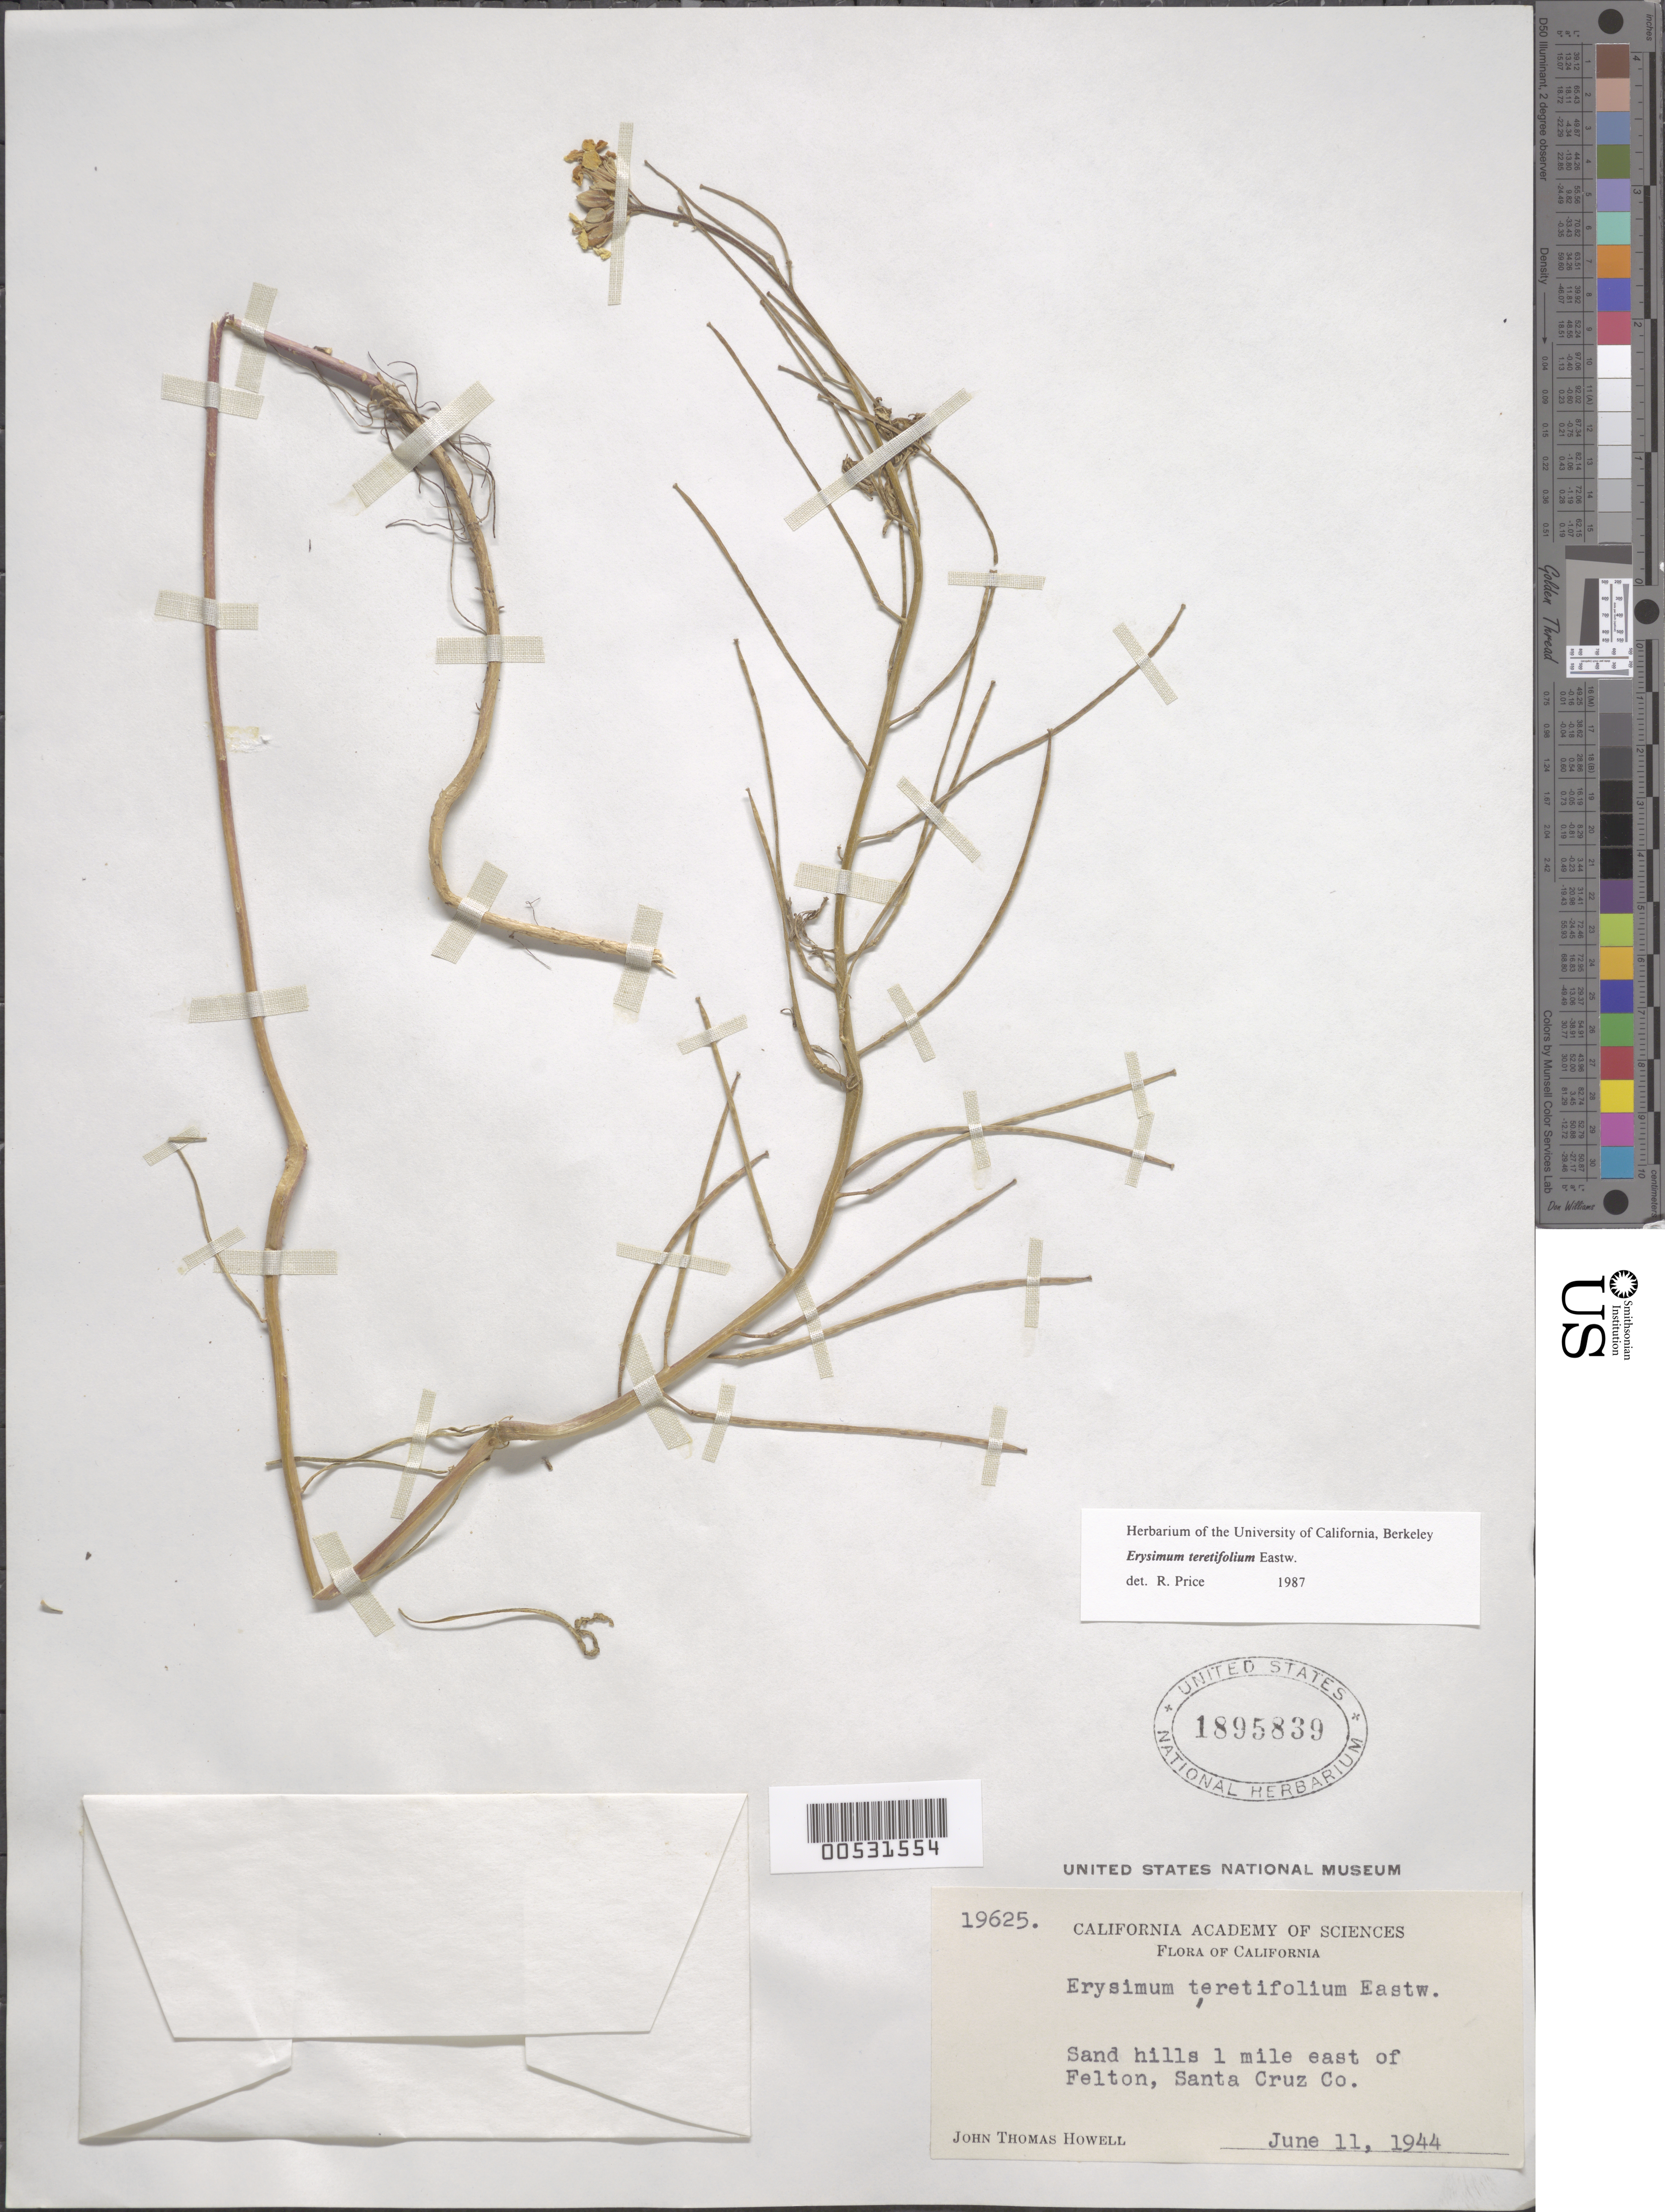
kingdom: Plantae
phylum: Tracheophyta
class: Magnoliopsida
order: Brassicales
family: Brassicaceae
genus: Erysimum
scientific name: Erysimum teretifolium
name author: Eastw.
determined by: Price, R.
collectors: J. T. Howell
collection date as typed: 11 Jun 1944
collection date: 1944-06-11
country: United States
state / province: California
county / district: Santa Cruz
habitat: Sand hills.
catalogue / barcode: US 1895839